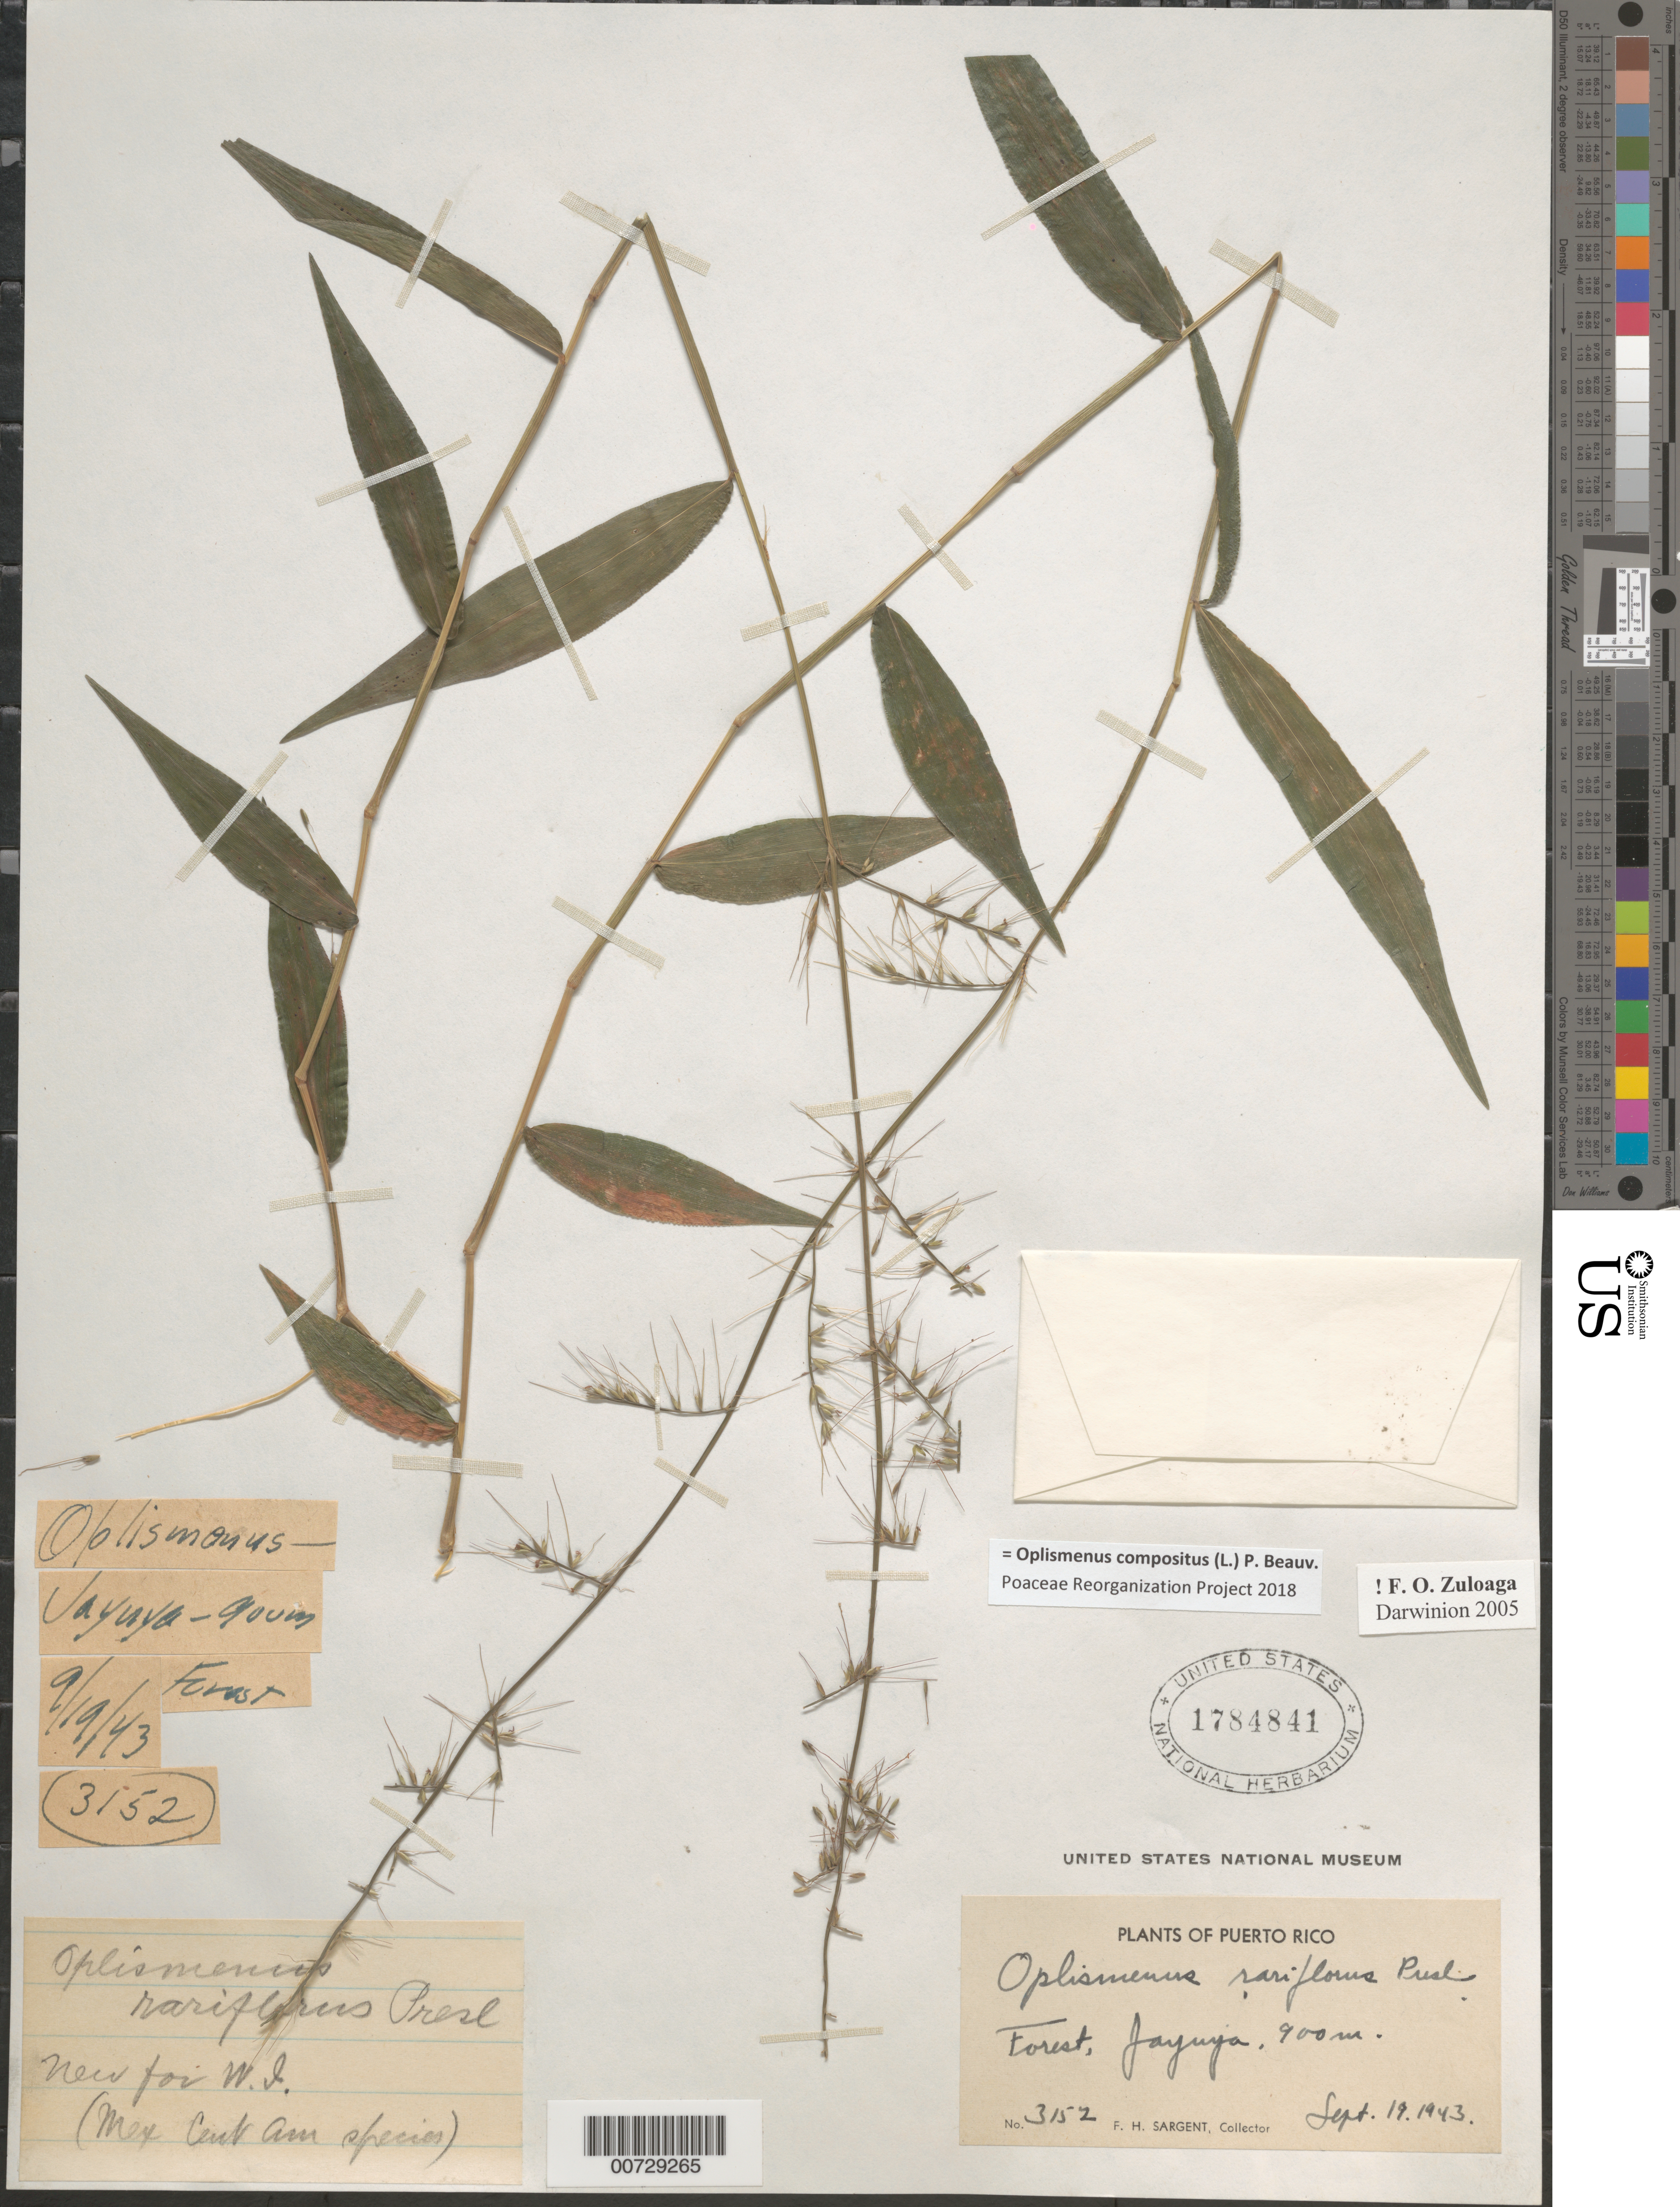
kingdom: Plantae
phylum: Tracheophyta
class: Liliopsida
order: Poales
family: Poaceae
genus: Oplismenus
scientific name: Oplismenus compositus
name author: (L.) P. Beauv.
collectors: F. H. Sargent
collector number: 3152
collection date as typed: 19 Sep 1943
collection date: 1943-09-19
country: Puerto Rico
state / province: Mayagüez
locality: Joyuda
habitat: Forest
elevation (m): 900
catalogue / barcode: US 1784841